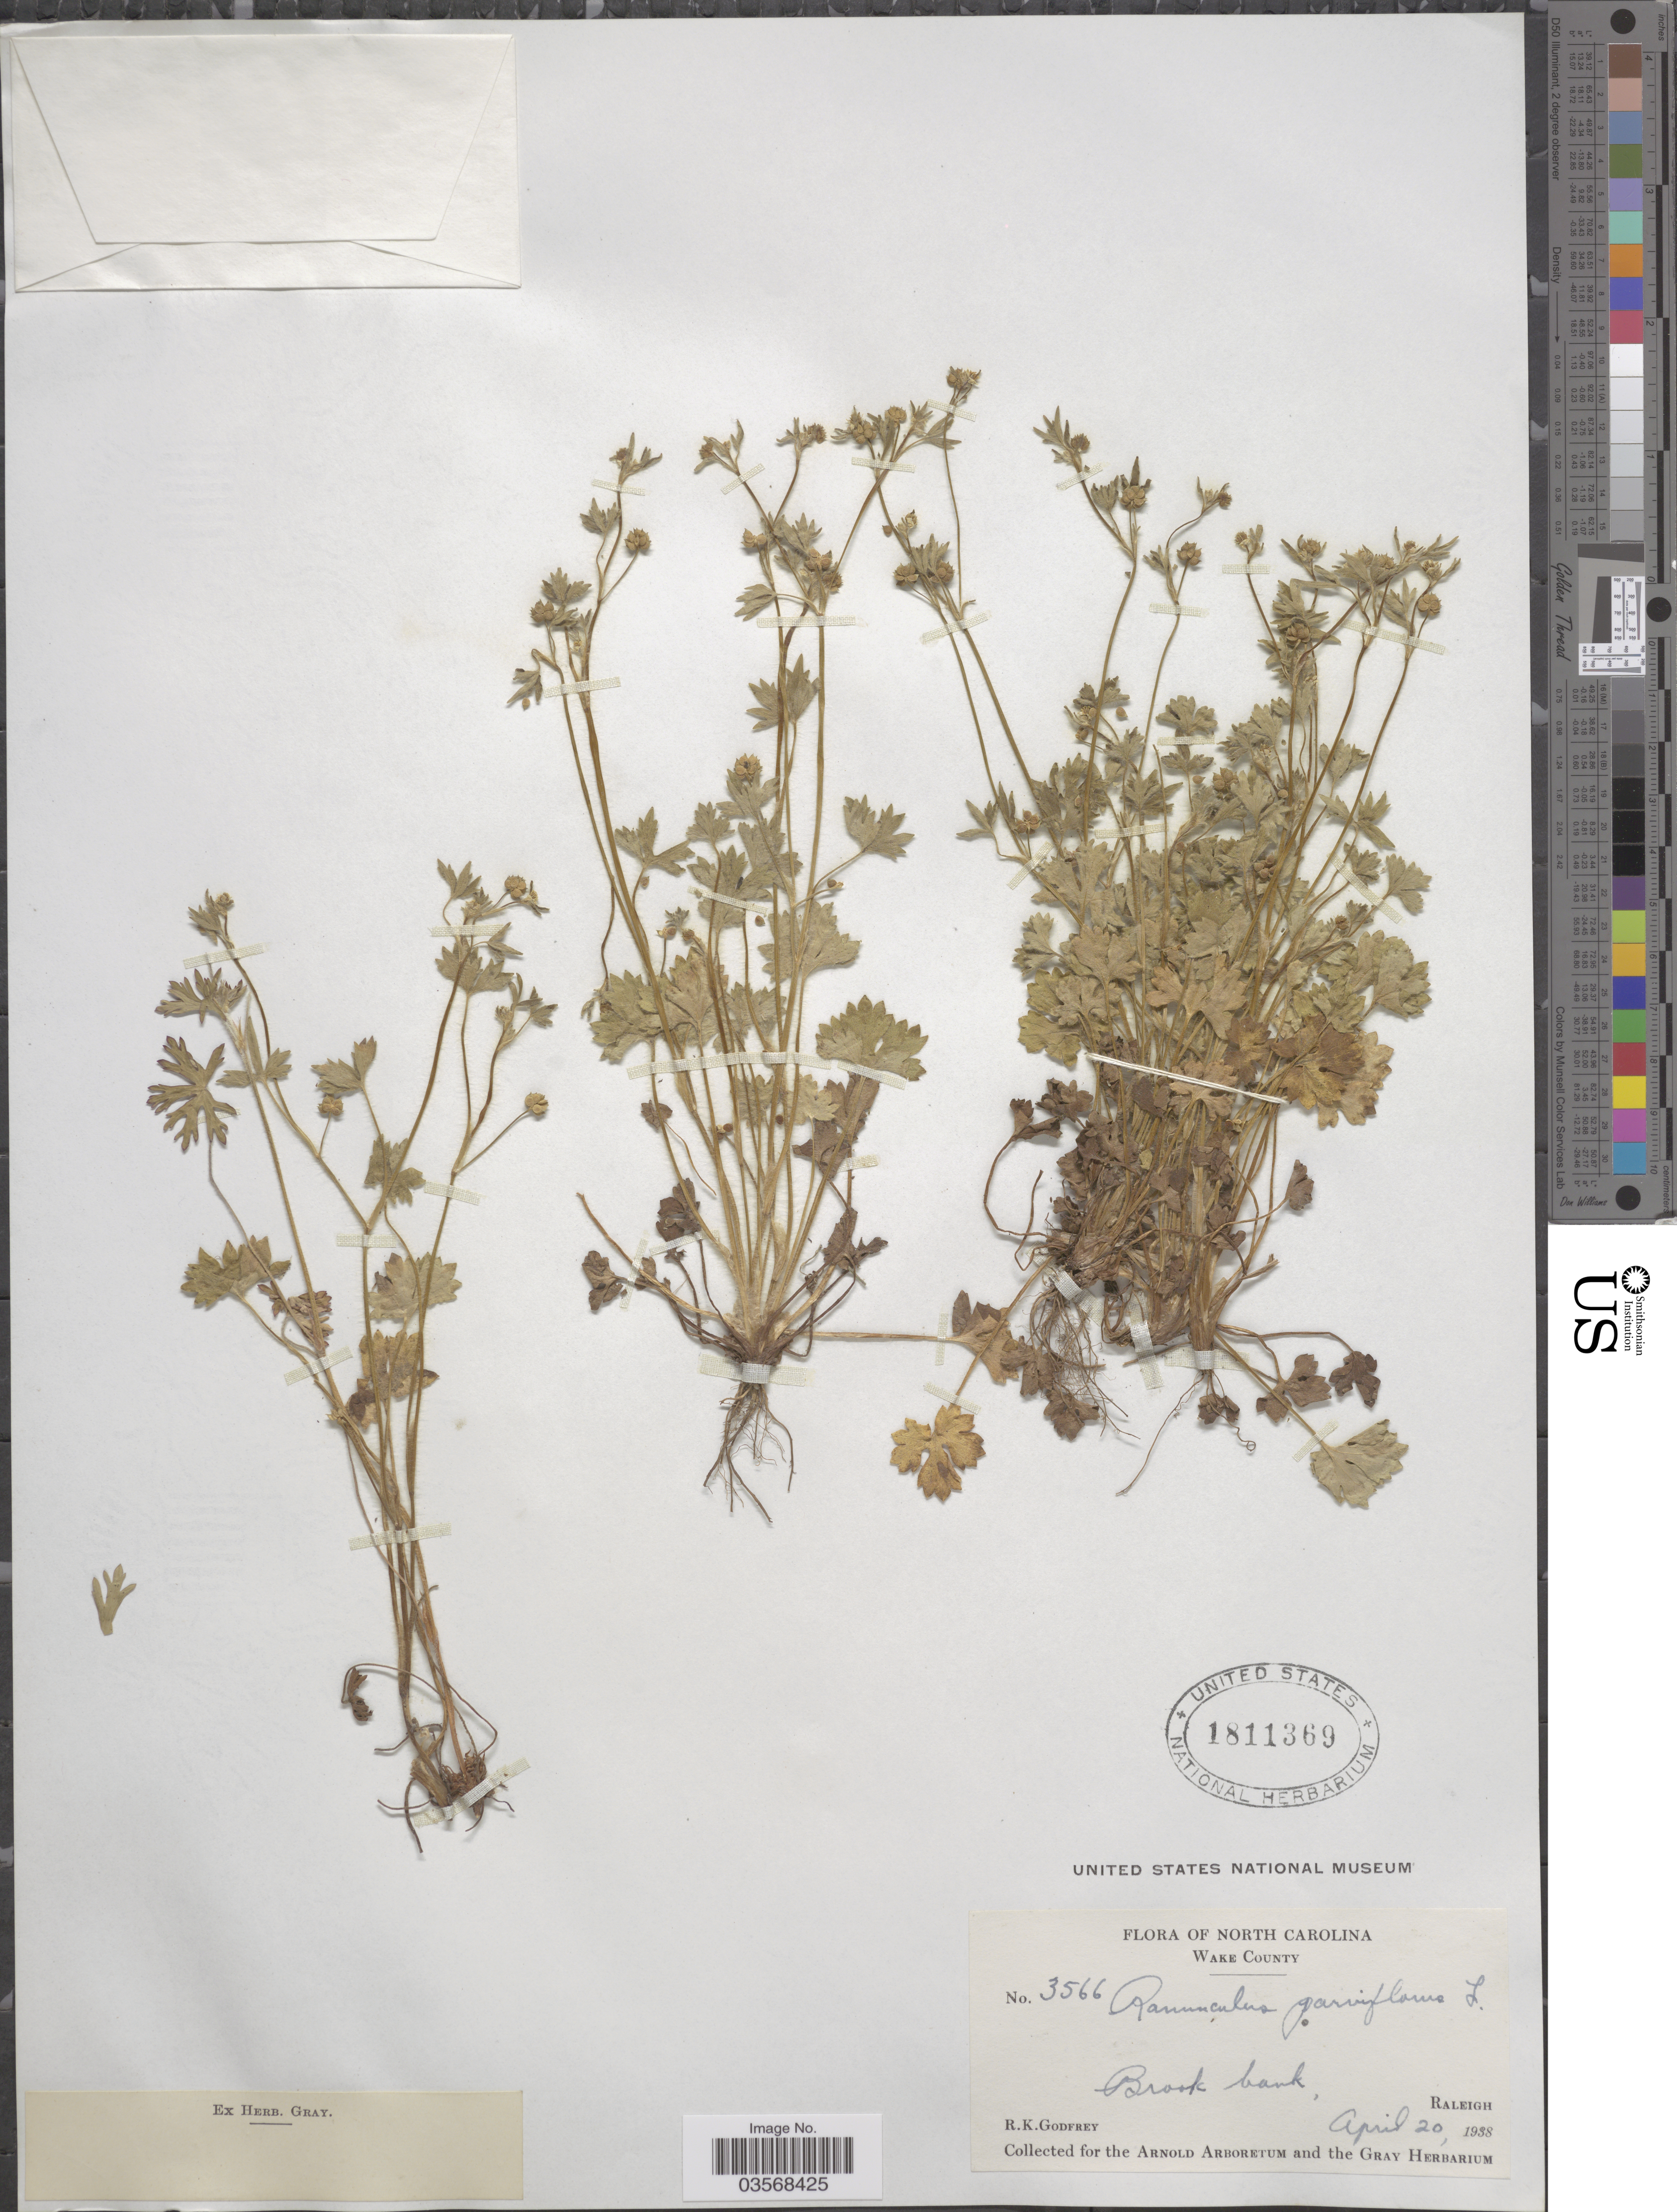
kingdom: Plantae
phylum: Tracheophyta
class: Magnoliopsida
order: Ranunculales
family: Ranunculaceae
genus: Ranunculus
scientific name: Ranunculus parviflorus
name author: L.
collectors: R. K. Godfrey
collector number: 3566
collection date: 1938-04-20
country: United States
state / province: North Carolina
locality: Wake County. Brook bank, Raleigh.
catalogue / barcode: US 1811369